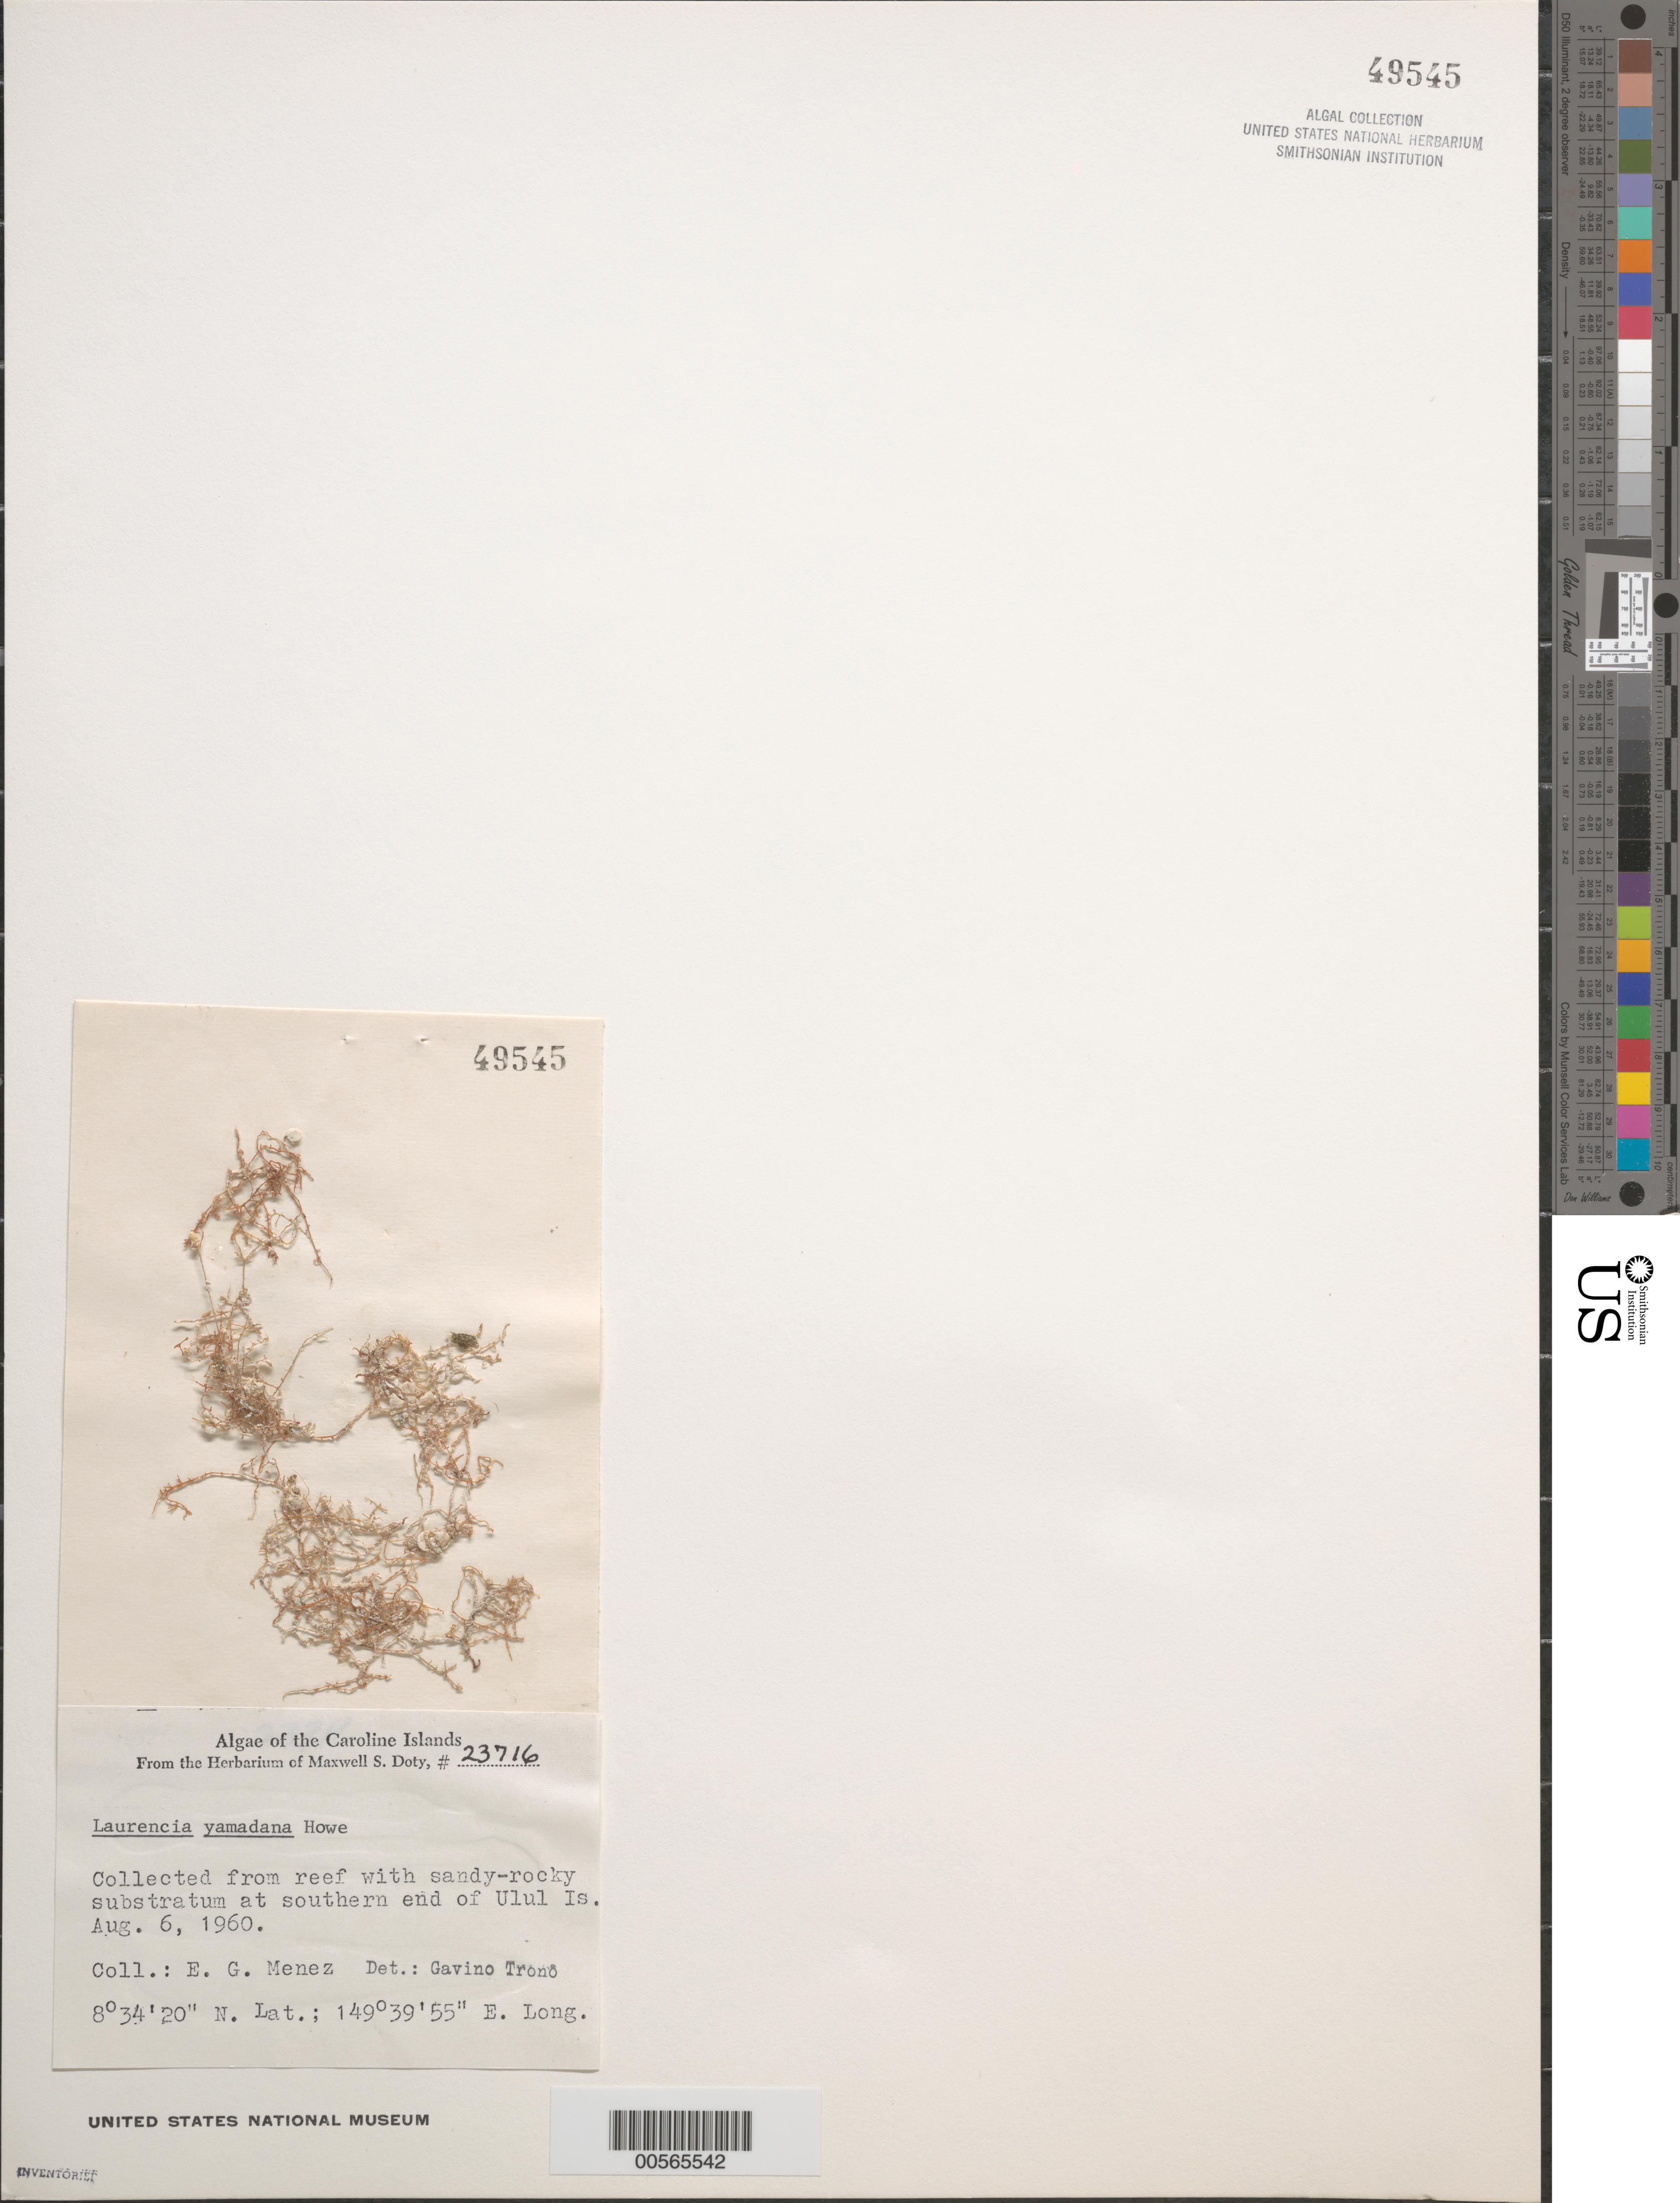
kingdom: Plantae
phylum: Rhodophyta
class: Florideophyceae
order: Ceramiales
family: Rhodomelaceae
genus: Palisada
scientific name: Palisada yamadana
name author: (M. Howe) K.W. Nam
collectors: Meñez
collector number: MSD 23716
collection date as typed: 06 Aug 1960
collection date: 1960-08-06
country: Micronesia, Federated States of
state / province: Truk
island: Namonuito Atoll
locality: Ulul Islet, Southern end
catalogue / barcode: US 49545